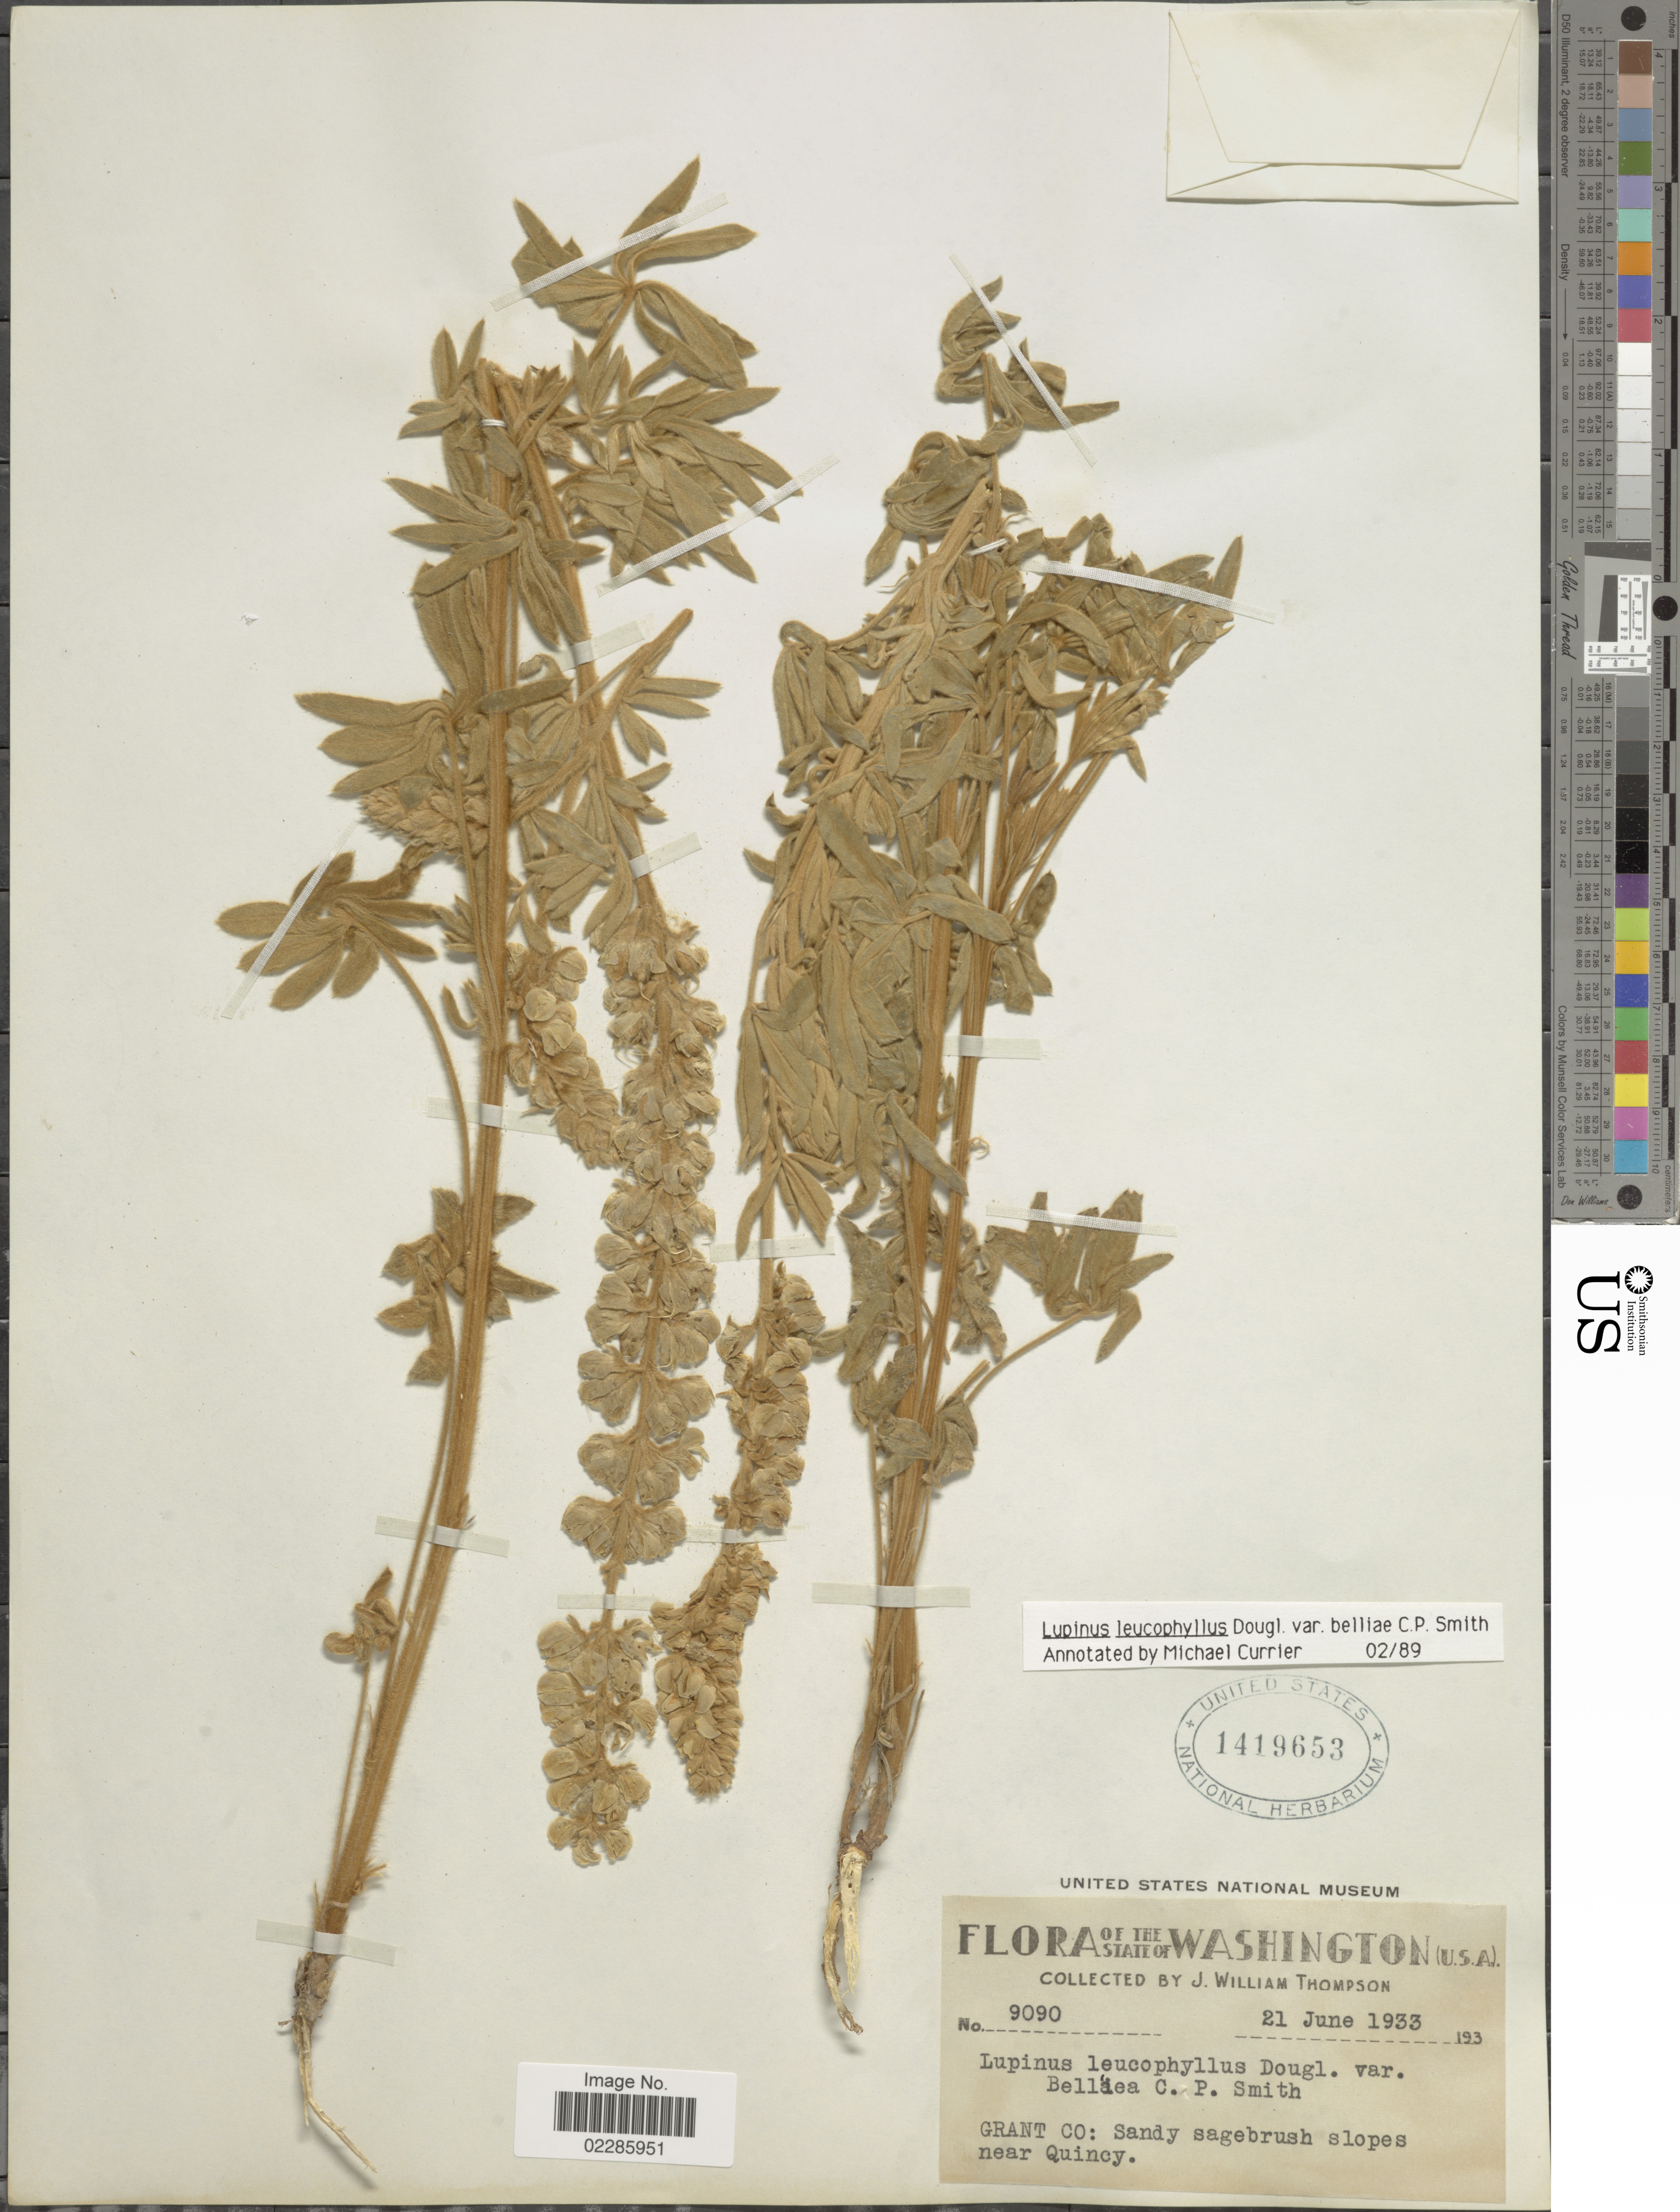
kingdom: Plantae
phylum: Tracheophyta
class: Magnoliopsida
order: Fabales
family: Fabaceae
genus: Lupinus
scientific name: Lupinus leucophyllus var. belliae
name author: C.P. Sm.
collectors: J. W. Thompson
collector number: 9090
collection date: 1933-06-21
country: United States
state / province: Washington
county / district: Grant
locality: Grant Co: Sandy sagebrush slopes near Quincy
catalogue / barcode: US 1419653